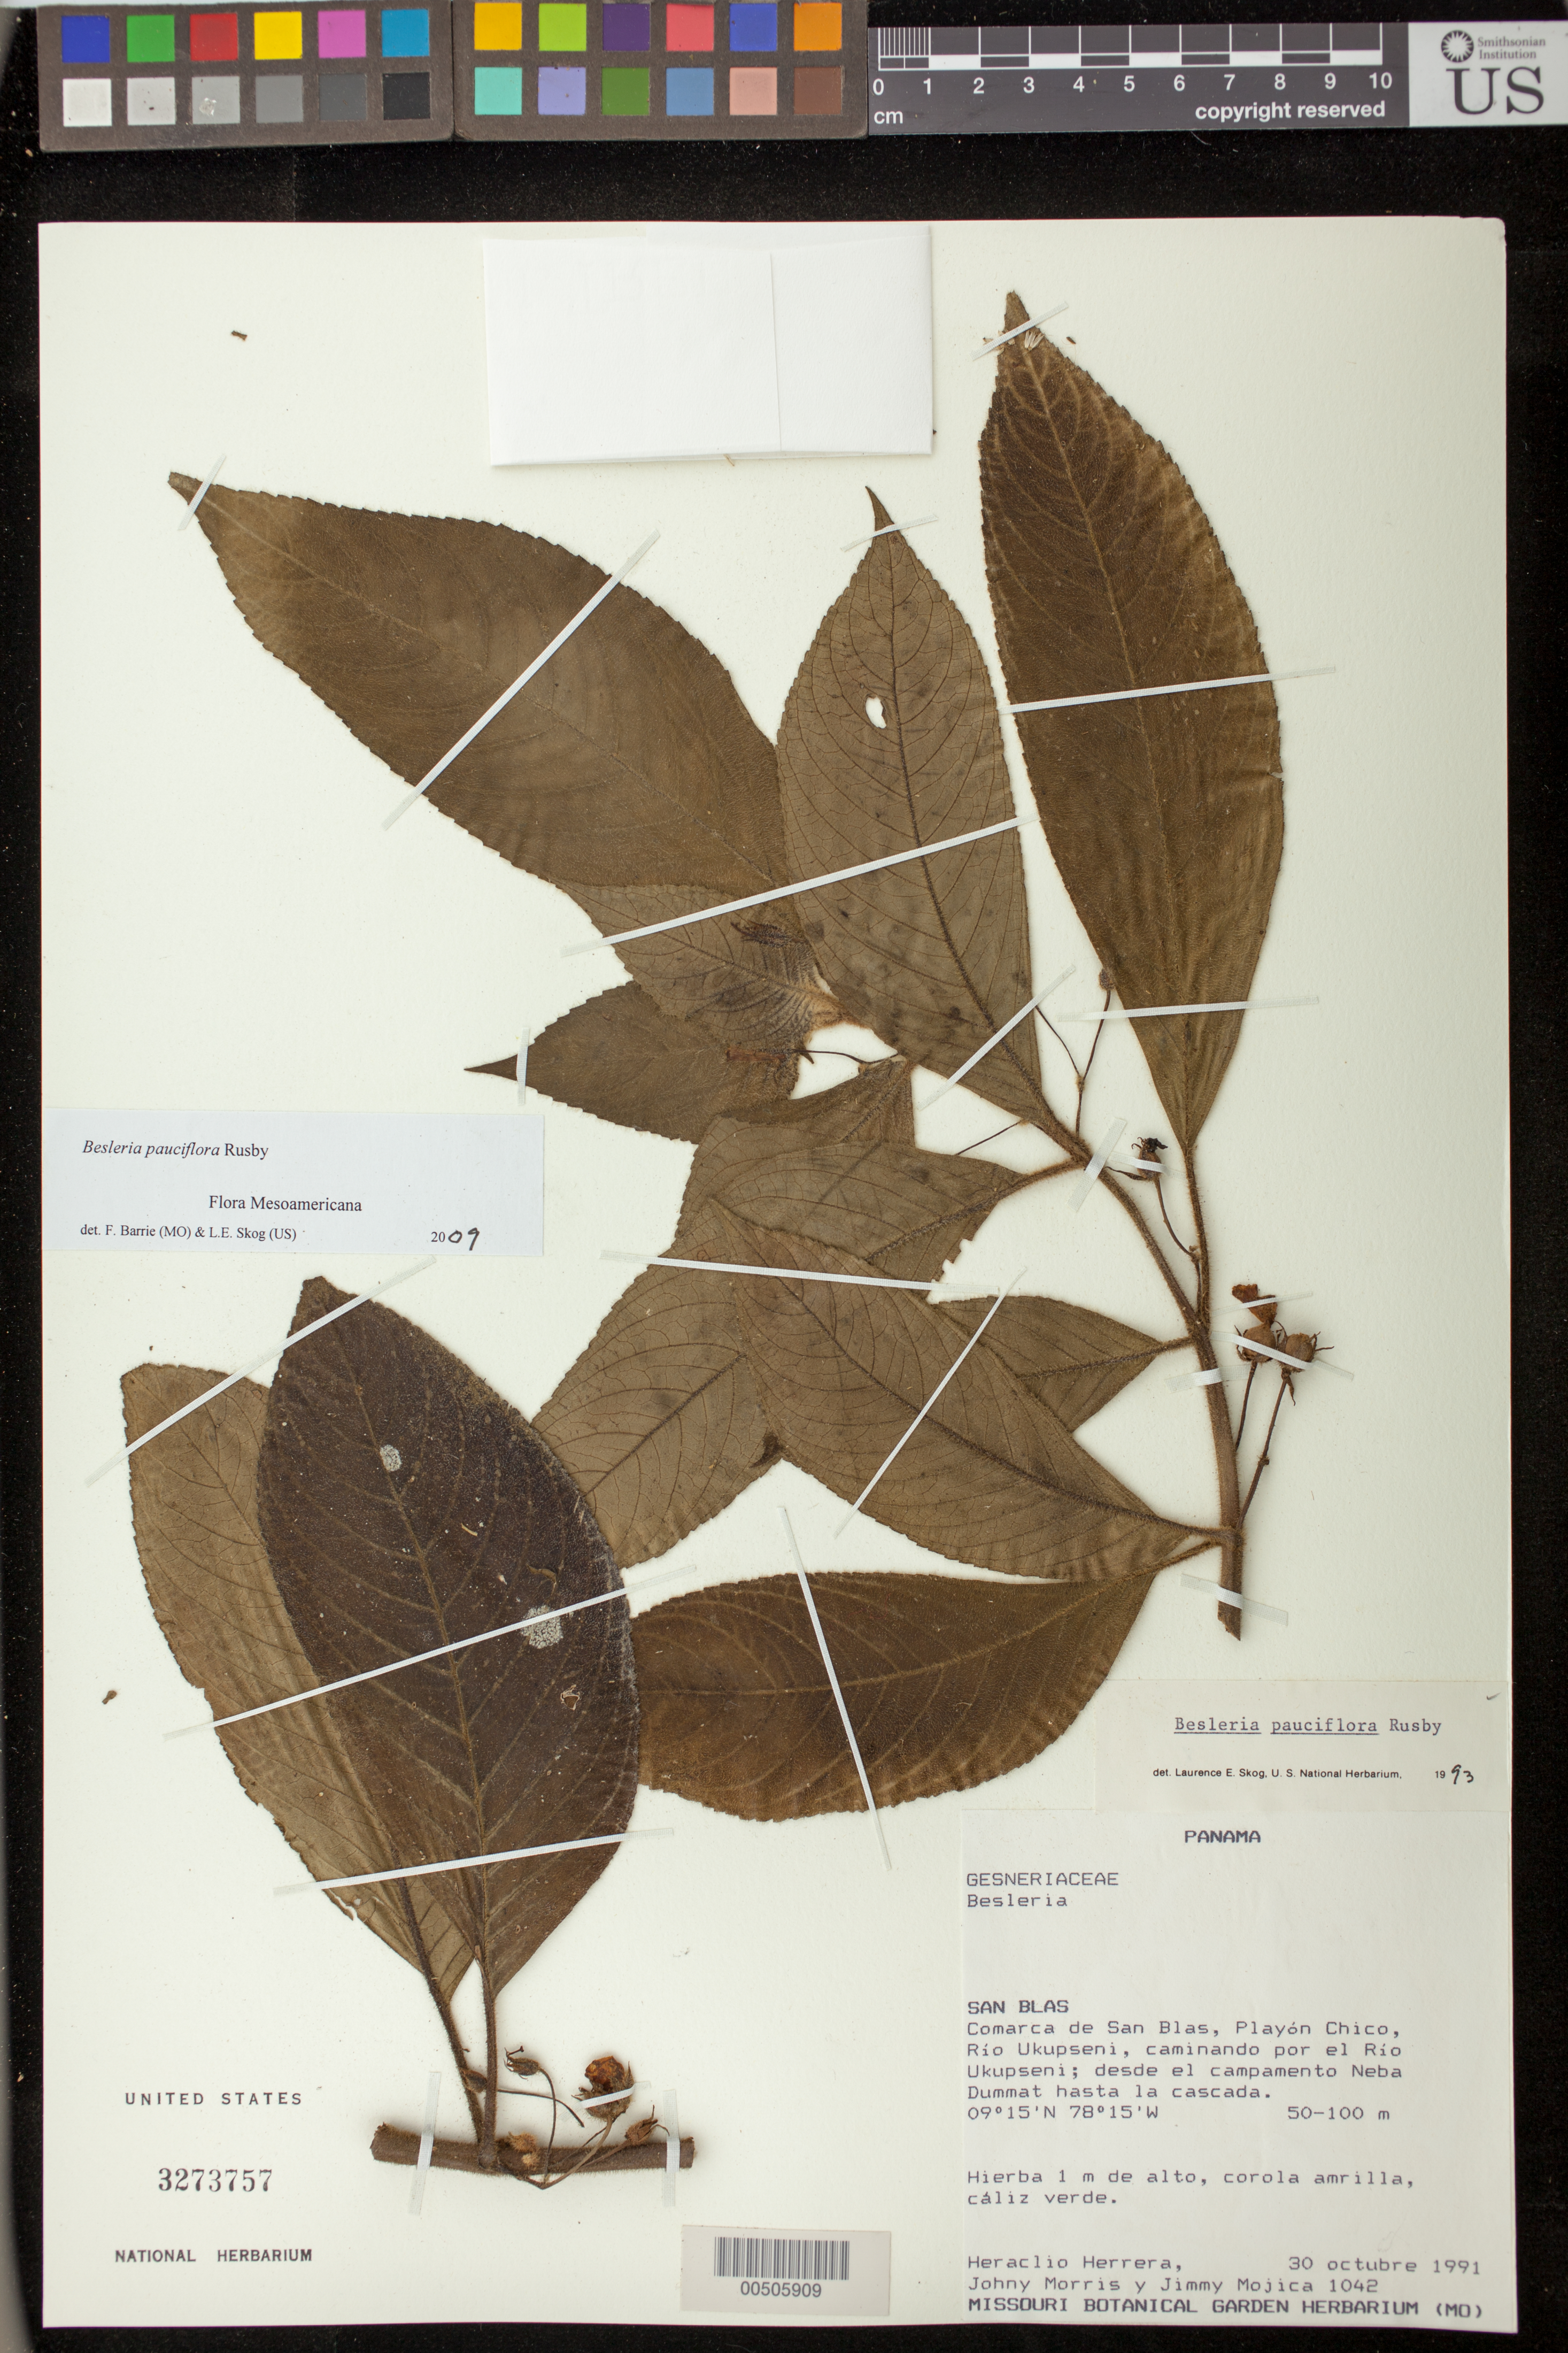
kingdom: Plantae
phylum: Tracheophyta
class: Magnoliopsida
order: Lamiales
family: Gesneriaceae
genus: Besleria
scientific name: Besleria pauciflora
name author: Rusby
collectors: H. Herrera, J. Morris & J. Mojica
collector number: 1042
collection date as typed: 30 Oct 1991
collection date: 1991-10-30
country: Panama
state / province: Kuna Yala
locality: Playon Chico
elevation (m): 50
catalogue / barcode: US 3273757